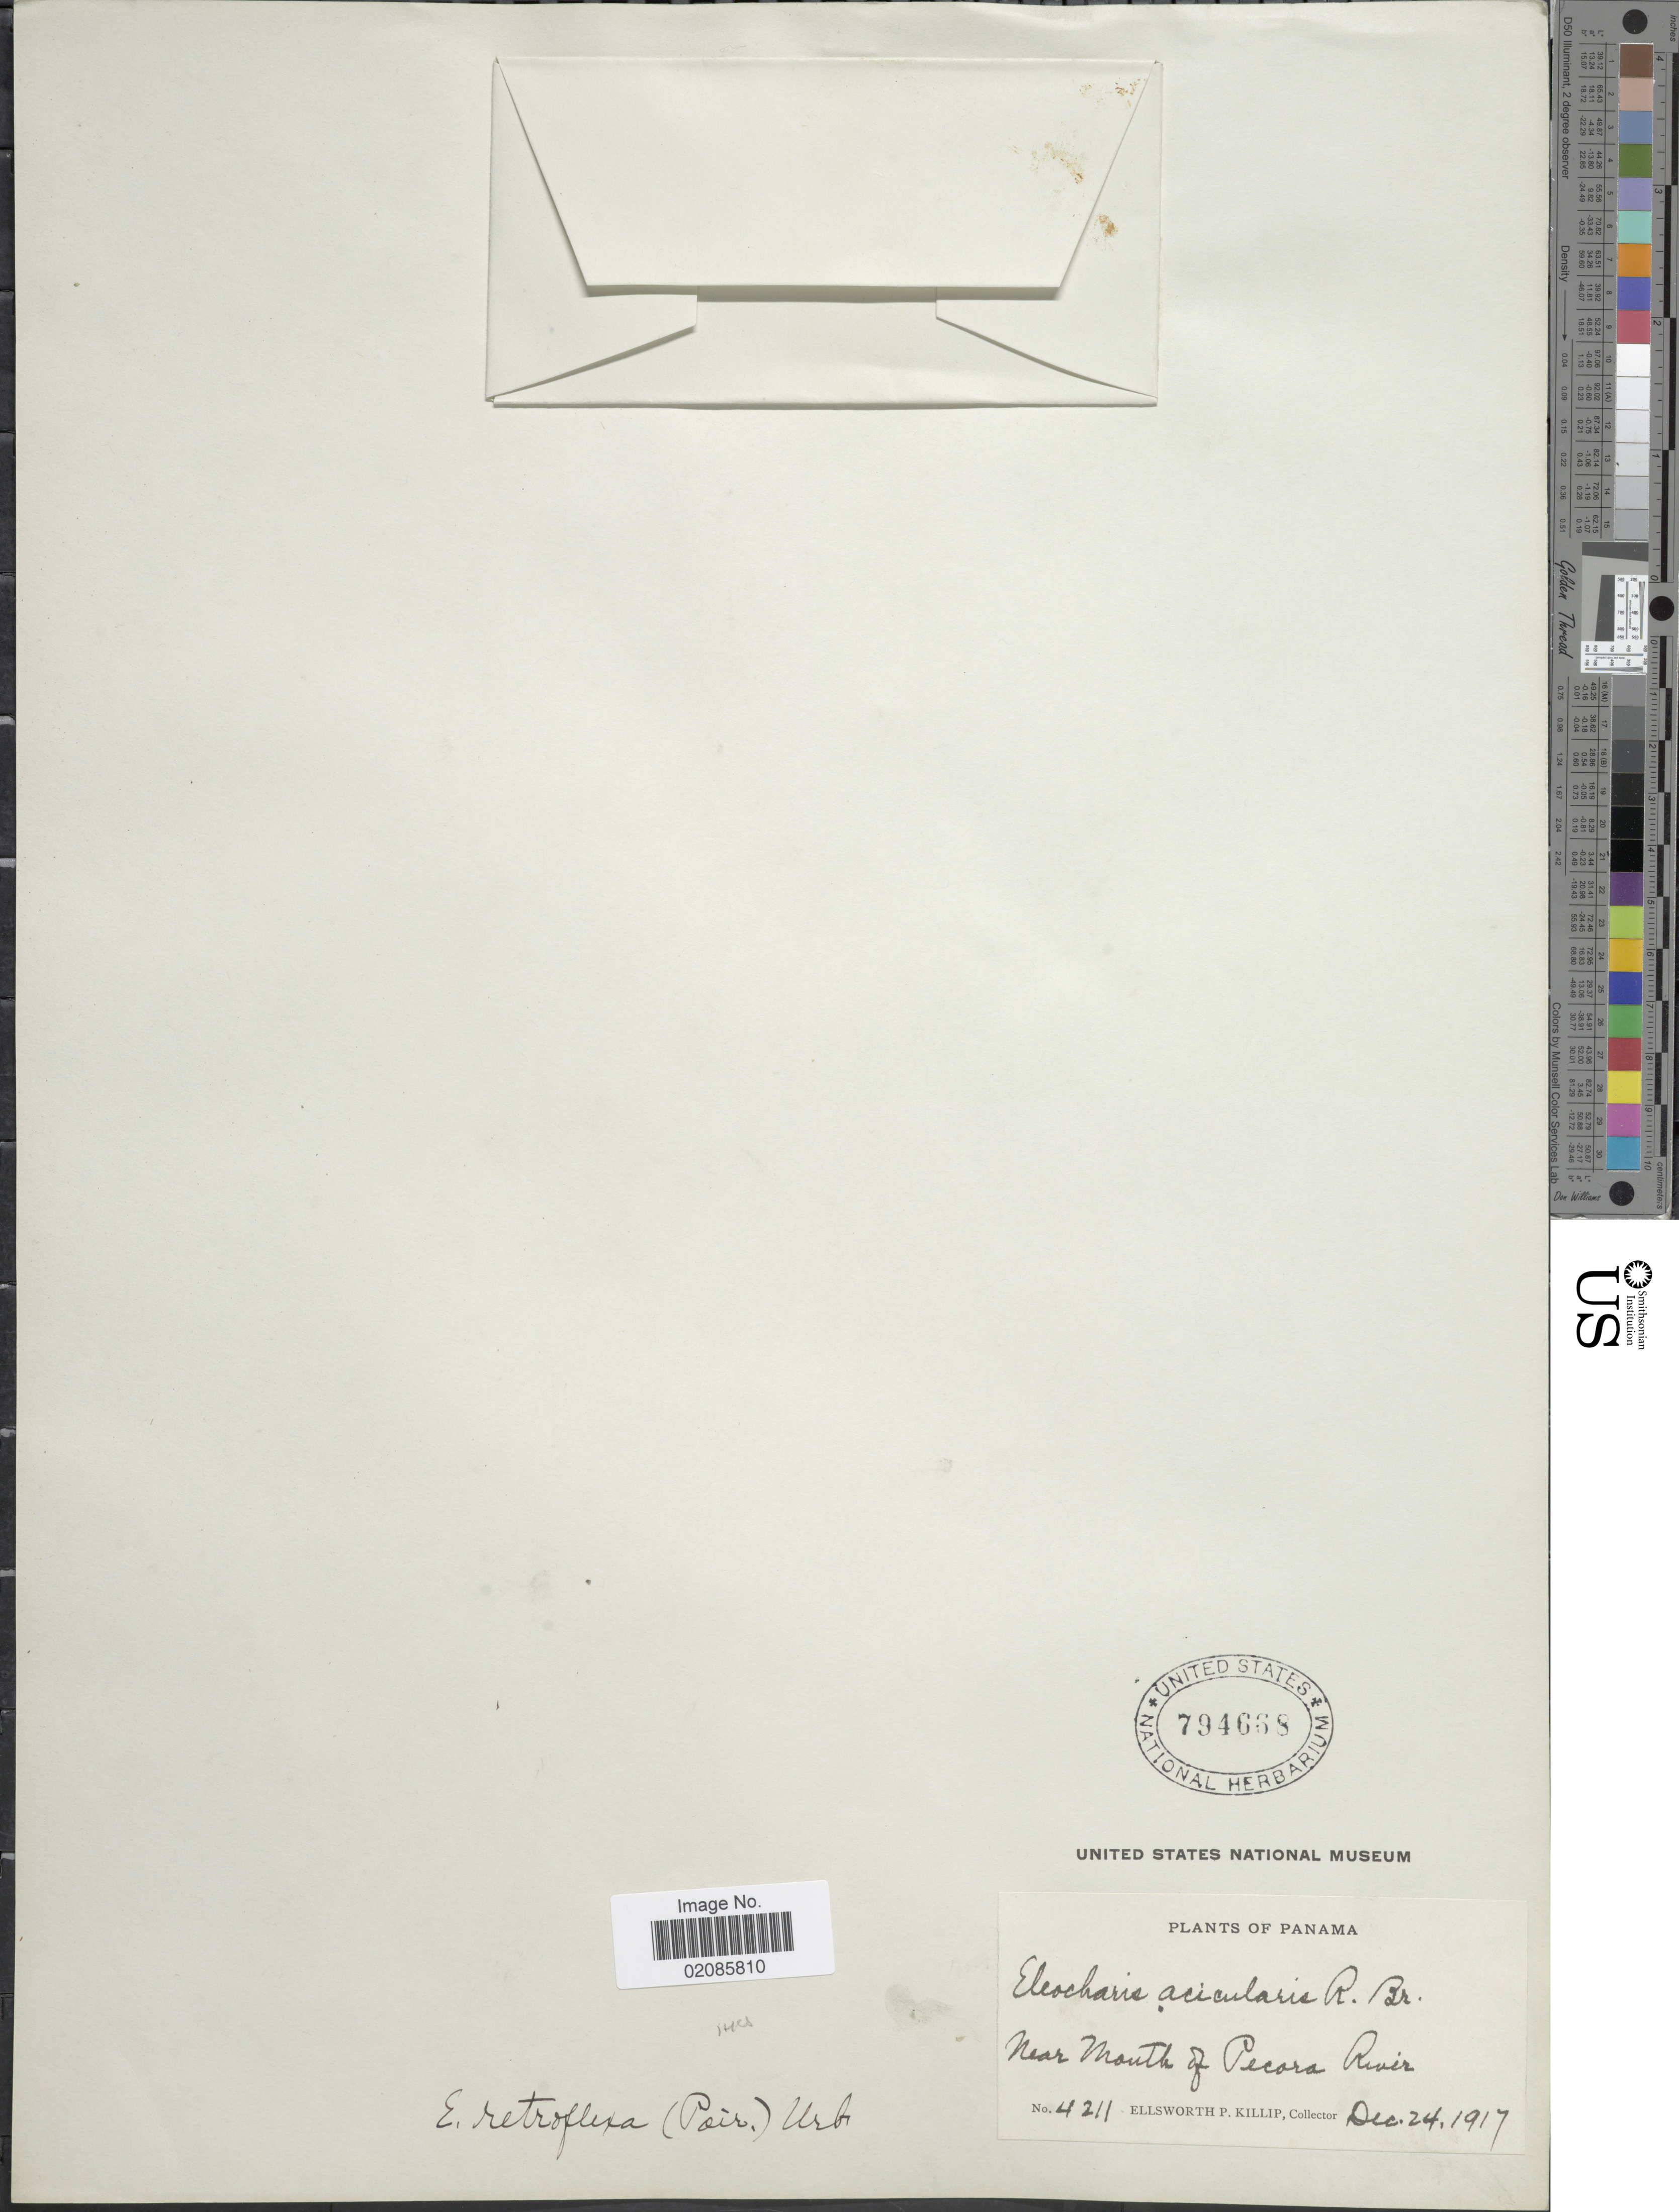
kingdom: Plantae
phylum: Tracheophyta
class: Liliopsida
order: Poales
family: Cyperaceae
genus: Eleocharis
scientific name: Eleocharis retroflexa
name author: (Poir.) Urb.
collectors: E. P. Killip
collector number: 4211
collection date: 1917-12-24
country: Panama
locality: Near Mouth of Pecora River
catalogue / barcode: US 794668